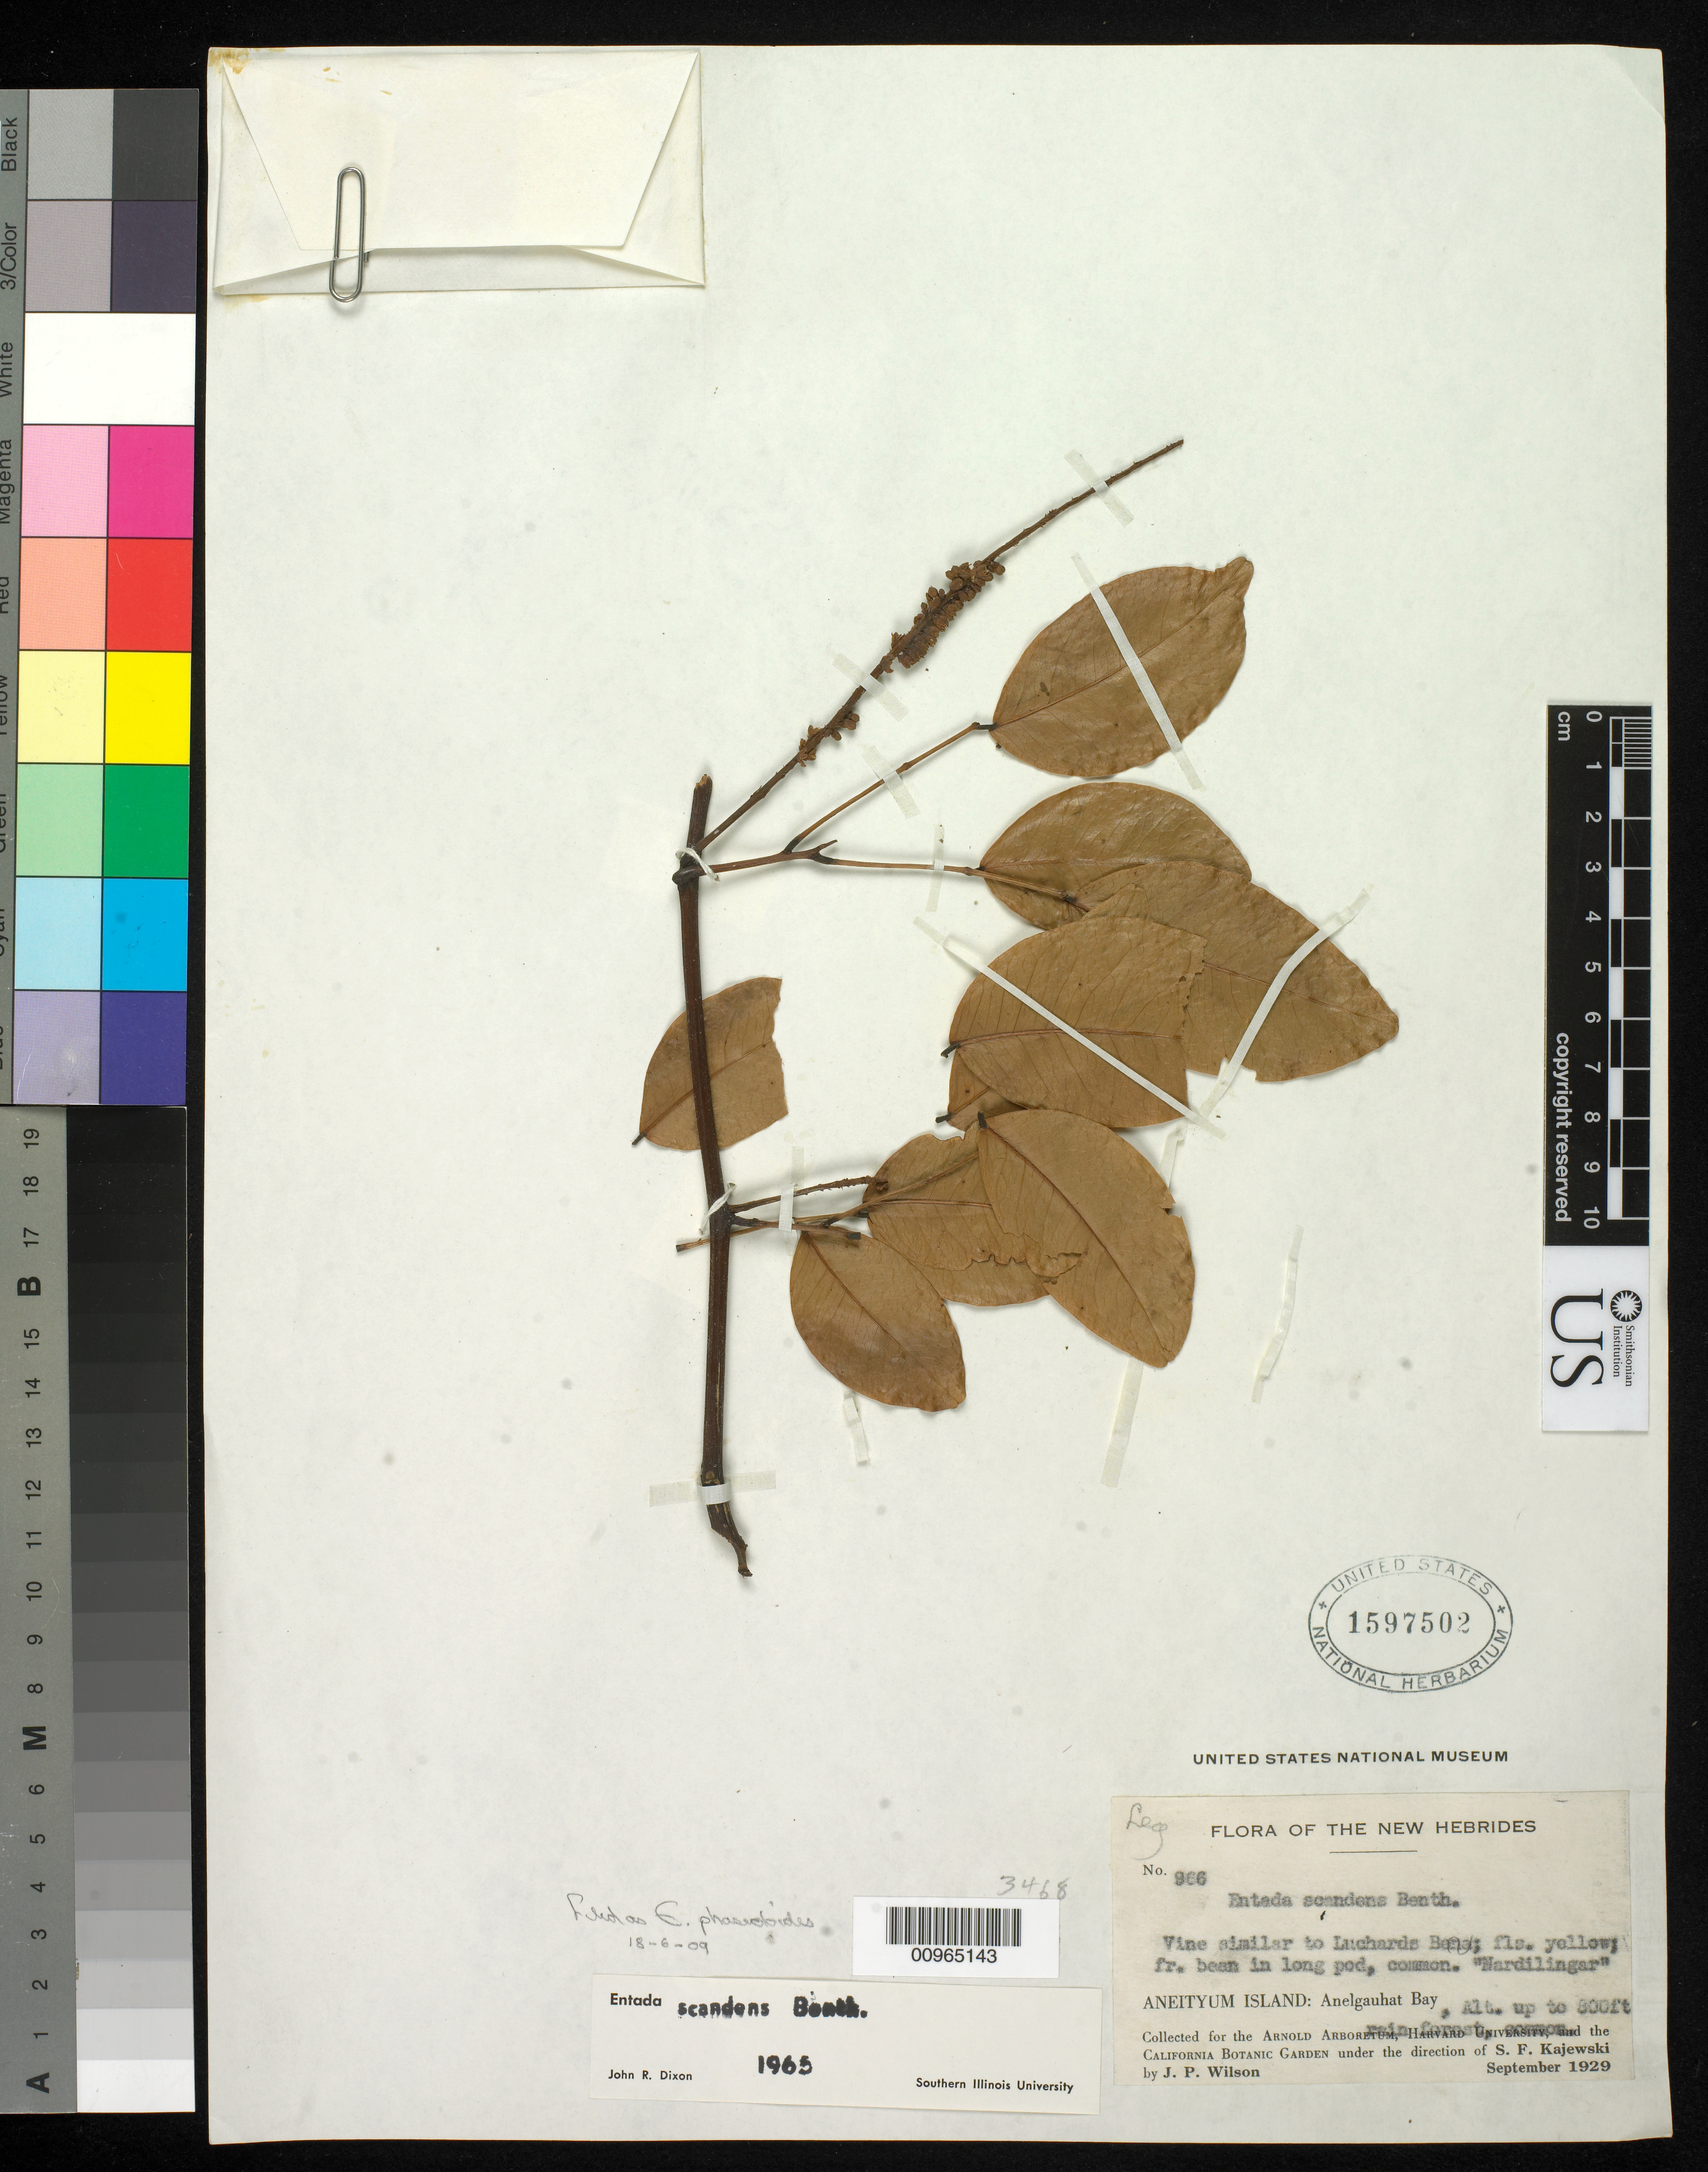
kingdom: Plantae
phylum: Tracheophyta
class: Magnoliopsida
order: Fabales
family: Fabaceae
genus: Entada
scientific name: Entada phaseoloides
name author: (L.) Merr.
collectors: J. P. Wilson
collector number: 966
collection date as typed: Sep 1929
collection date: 1929-09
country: Vanuatu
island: Anatom [Aneityum]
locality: Anelgauhat Bay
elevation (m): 244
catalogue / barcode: US 1597502